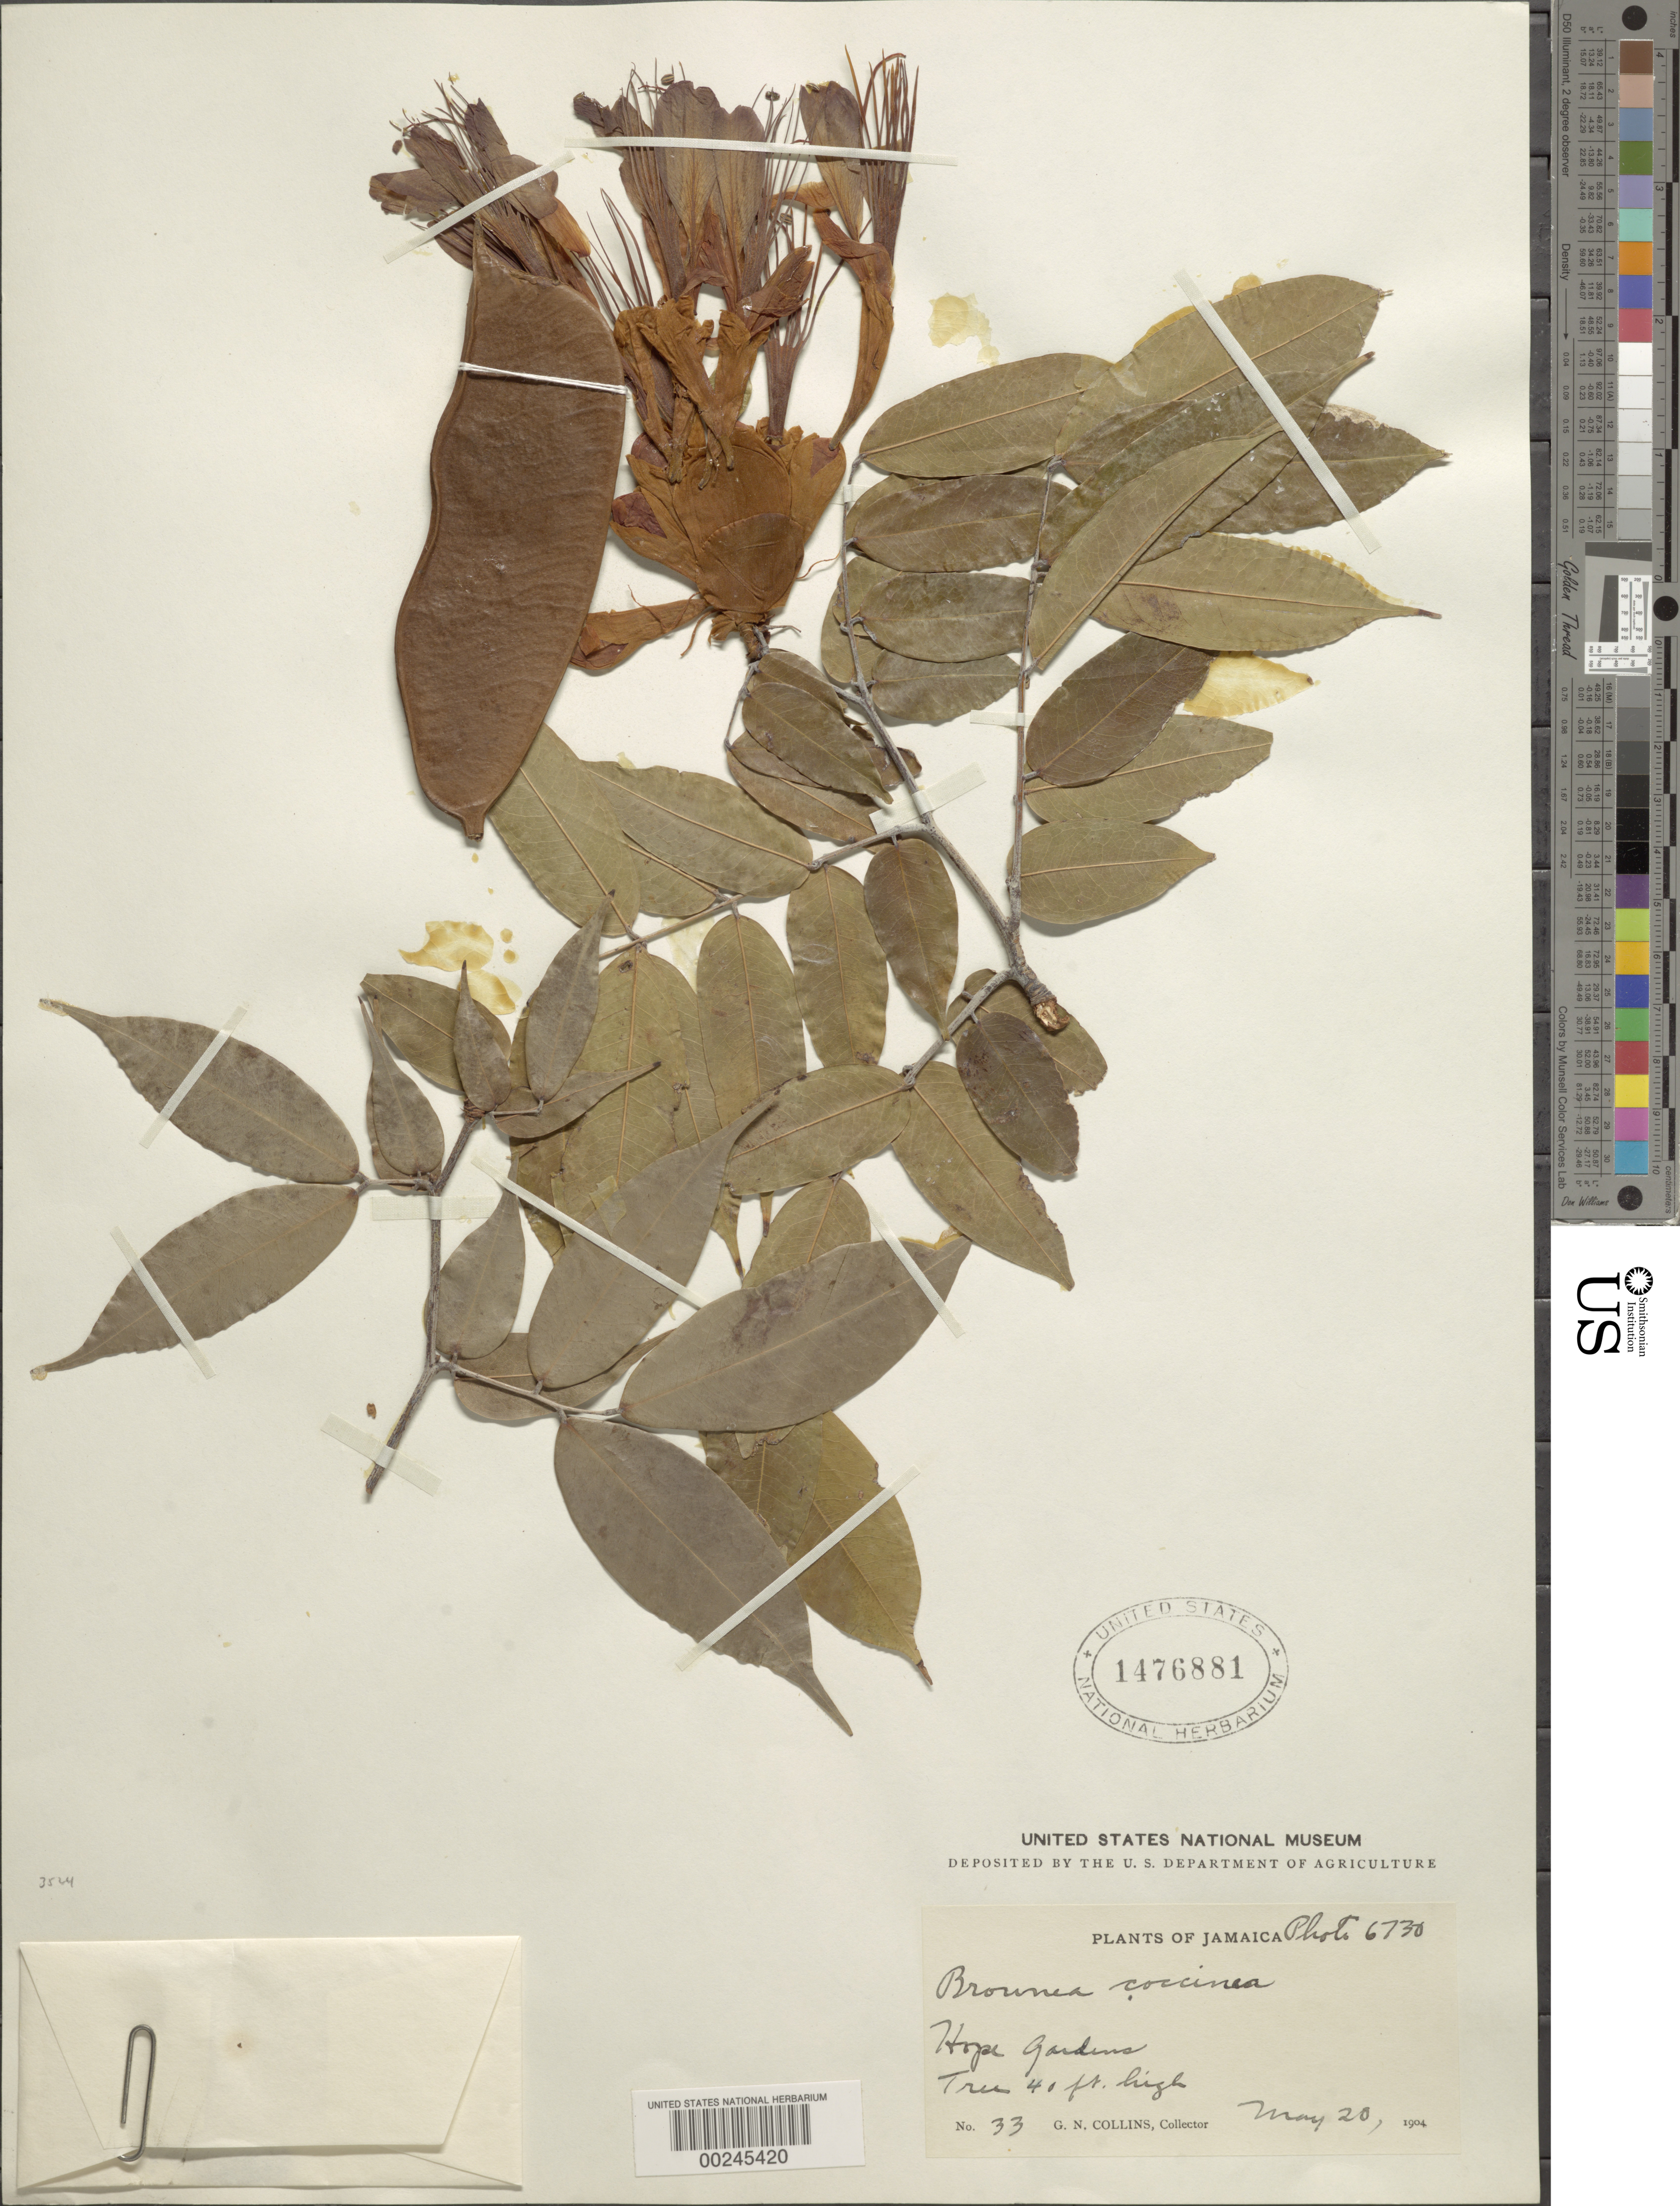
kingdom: Plantae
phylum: Tracheophyta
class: Magnoliopsida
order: Fabales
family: Fabaceae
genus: Brownea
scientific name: Brownea coccinea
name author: Jacq.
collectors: G. Collins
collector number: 33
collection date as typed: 20 May 1904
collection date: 1904-05-20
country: Jamaica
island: Greater Antilles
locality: Hope gardens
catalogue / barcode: US 1476881